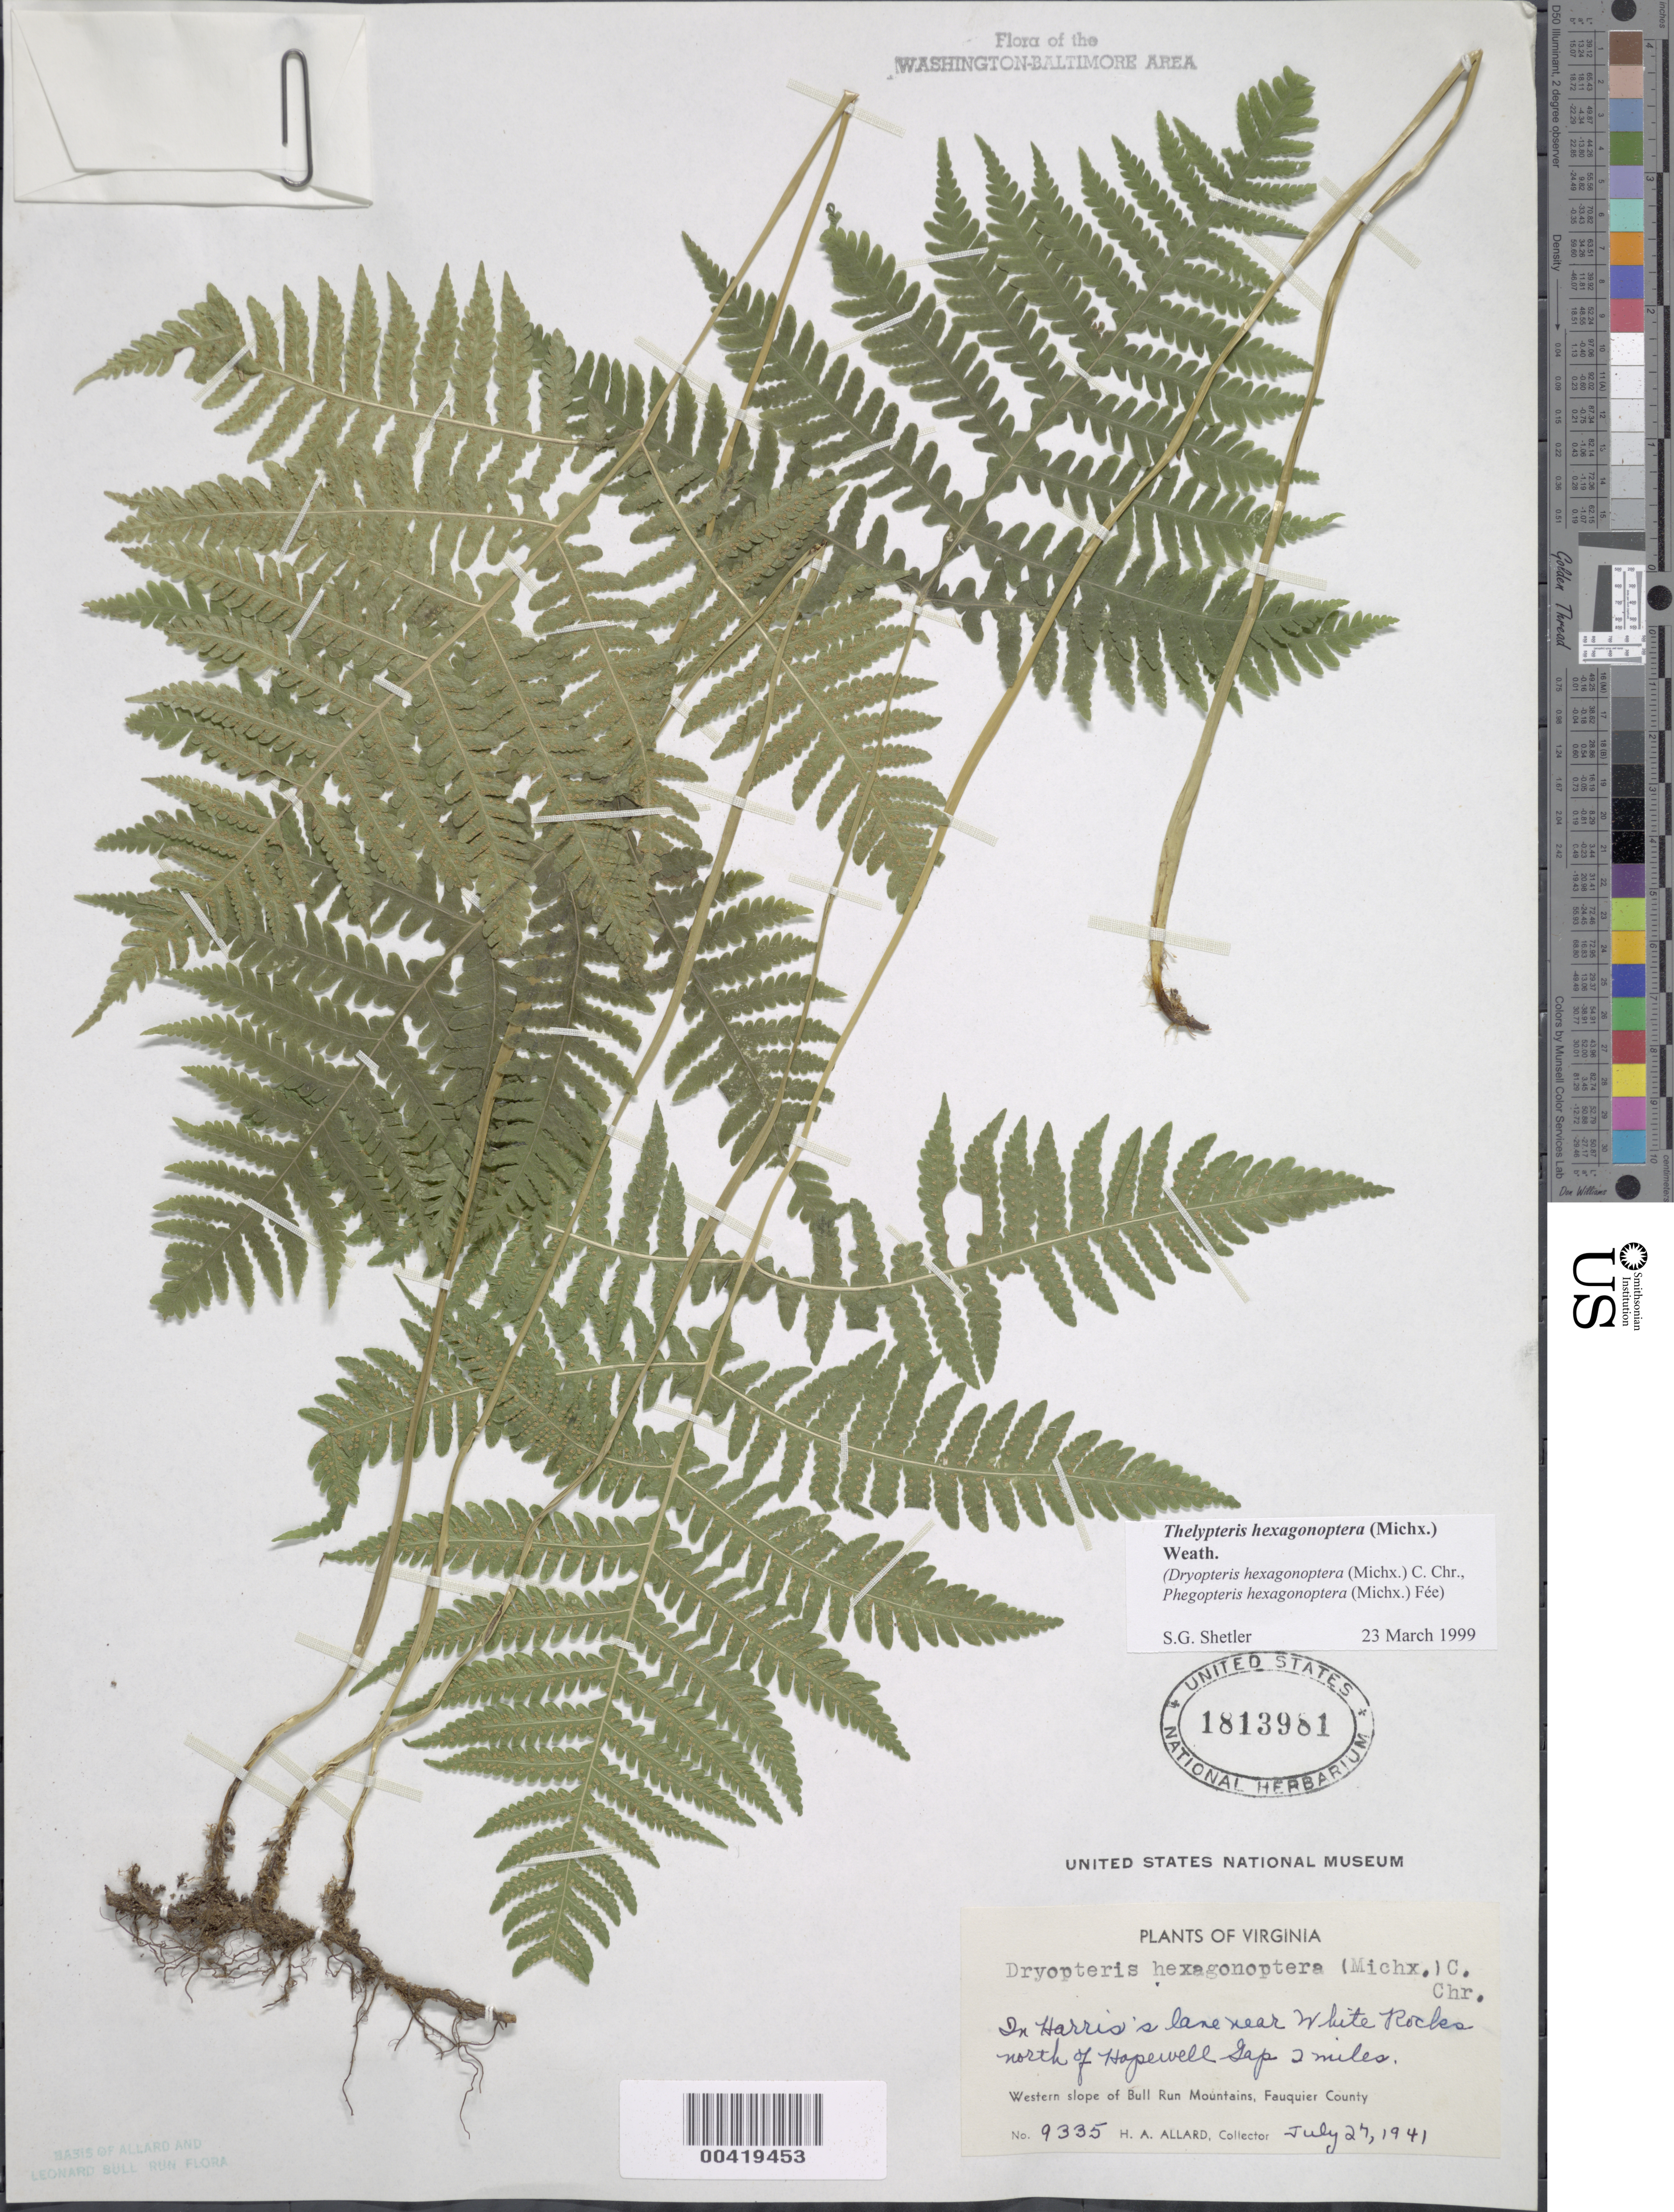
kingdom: Plantae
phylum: Tracheophyta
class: Polypodiopsida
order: Polypodiales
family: Thelypteridaceae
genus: Phegopteris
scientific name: Phegopteris hexagonoptera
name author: (Michx.) Fée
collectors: H. A. Allard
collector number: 9335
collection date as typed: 27 Jul 1941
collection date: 1941-07-27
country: United States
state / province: Virginia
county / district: Fauquier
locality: North of Hopewell Gap Bull Run Mts.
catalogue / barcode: US 1813981